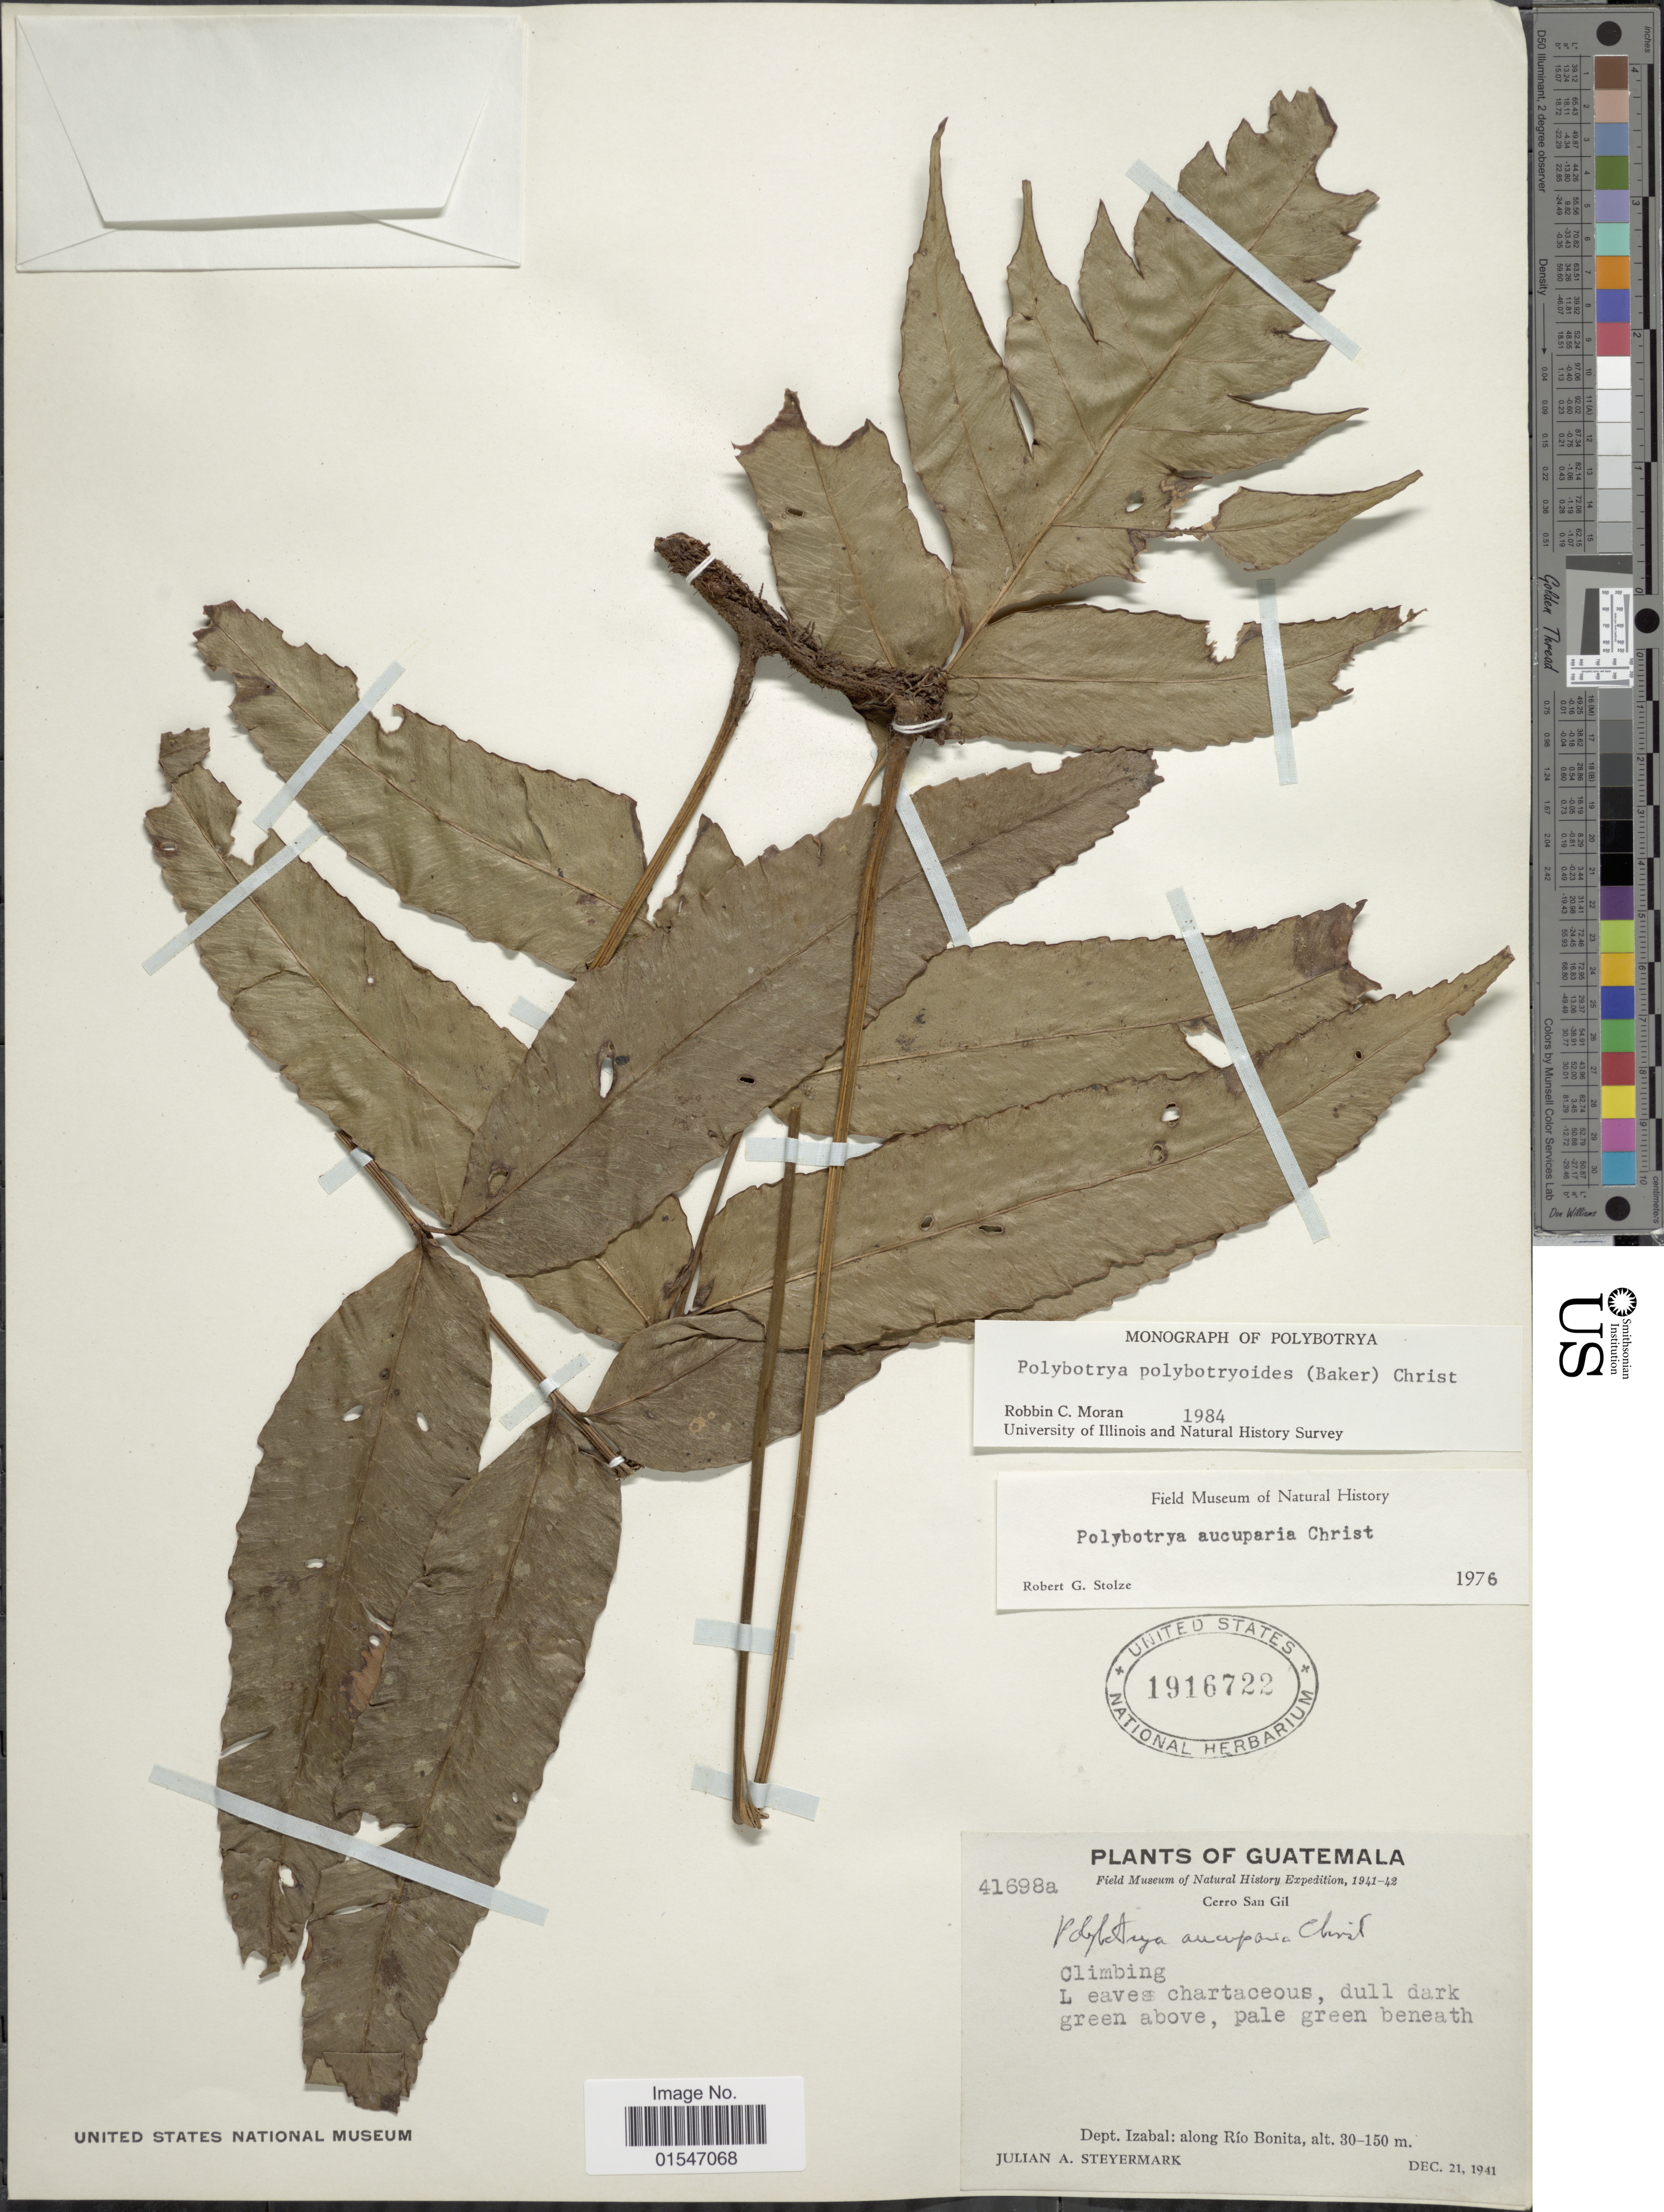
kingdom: Plantae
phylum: Tracheophyta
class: Polypodiopsida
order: Polypodiales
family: Dryopteridaceae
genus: Polybotrya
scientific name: Polybotrya polybotryoides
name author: (Baker) Christ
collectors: J. Steyermark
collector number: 41698a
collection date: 1941-12-21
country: Guatemala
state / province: Izabal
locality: Cerro San Gil. Dept. Izabal: along Rio Bonita.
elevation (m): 30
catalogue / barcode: US 1916722